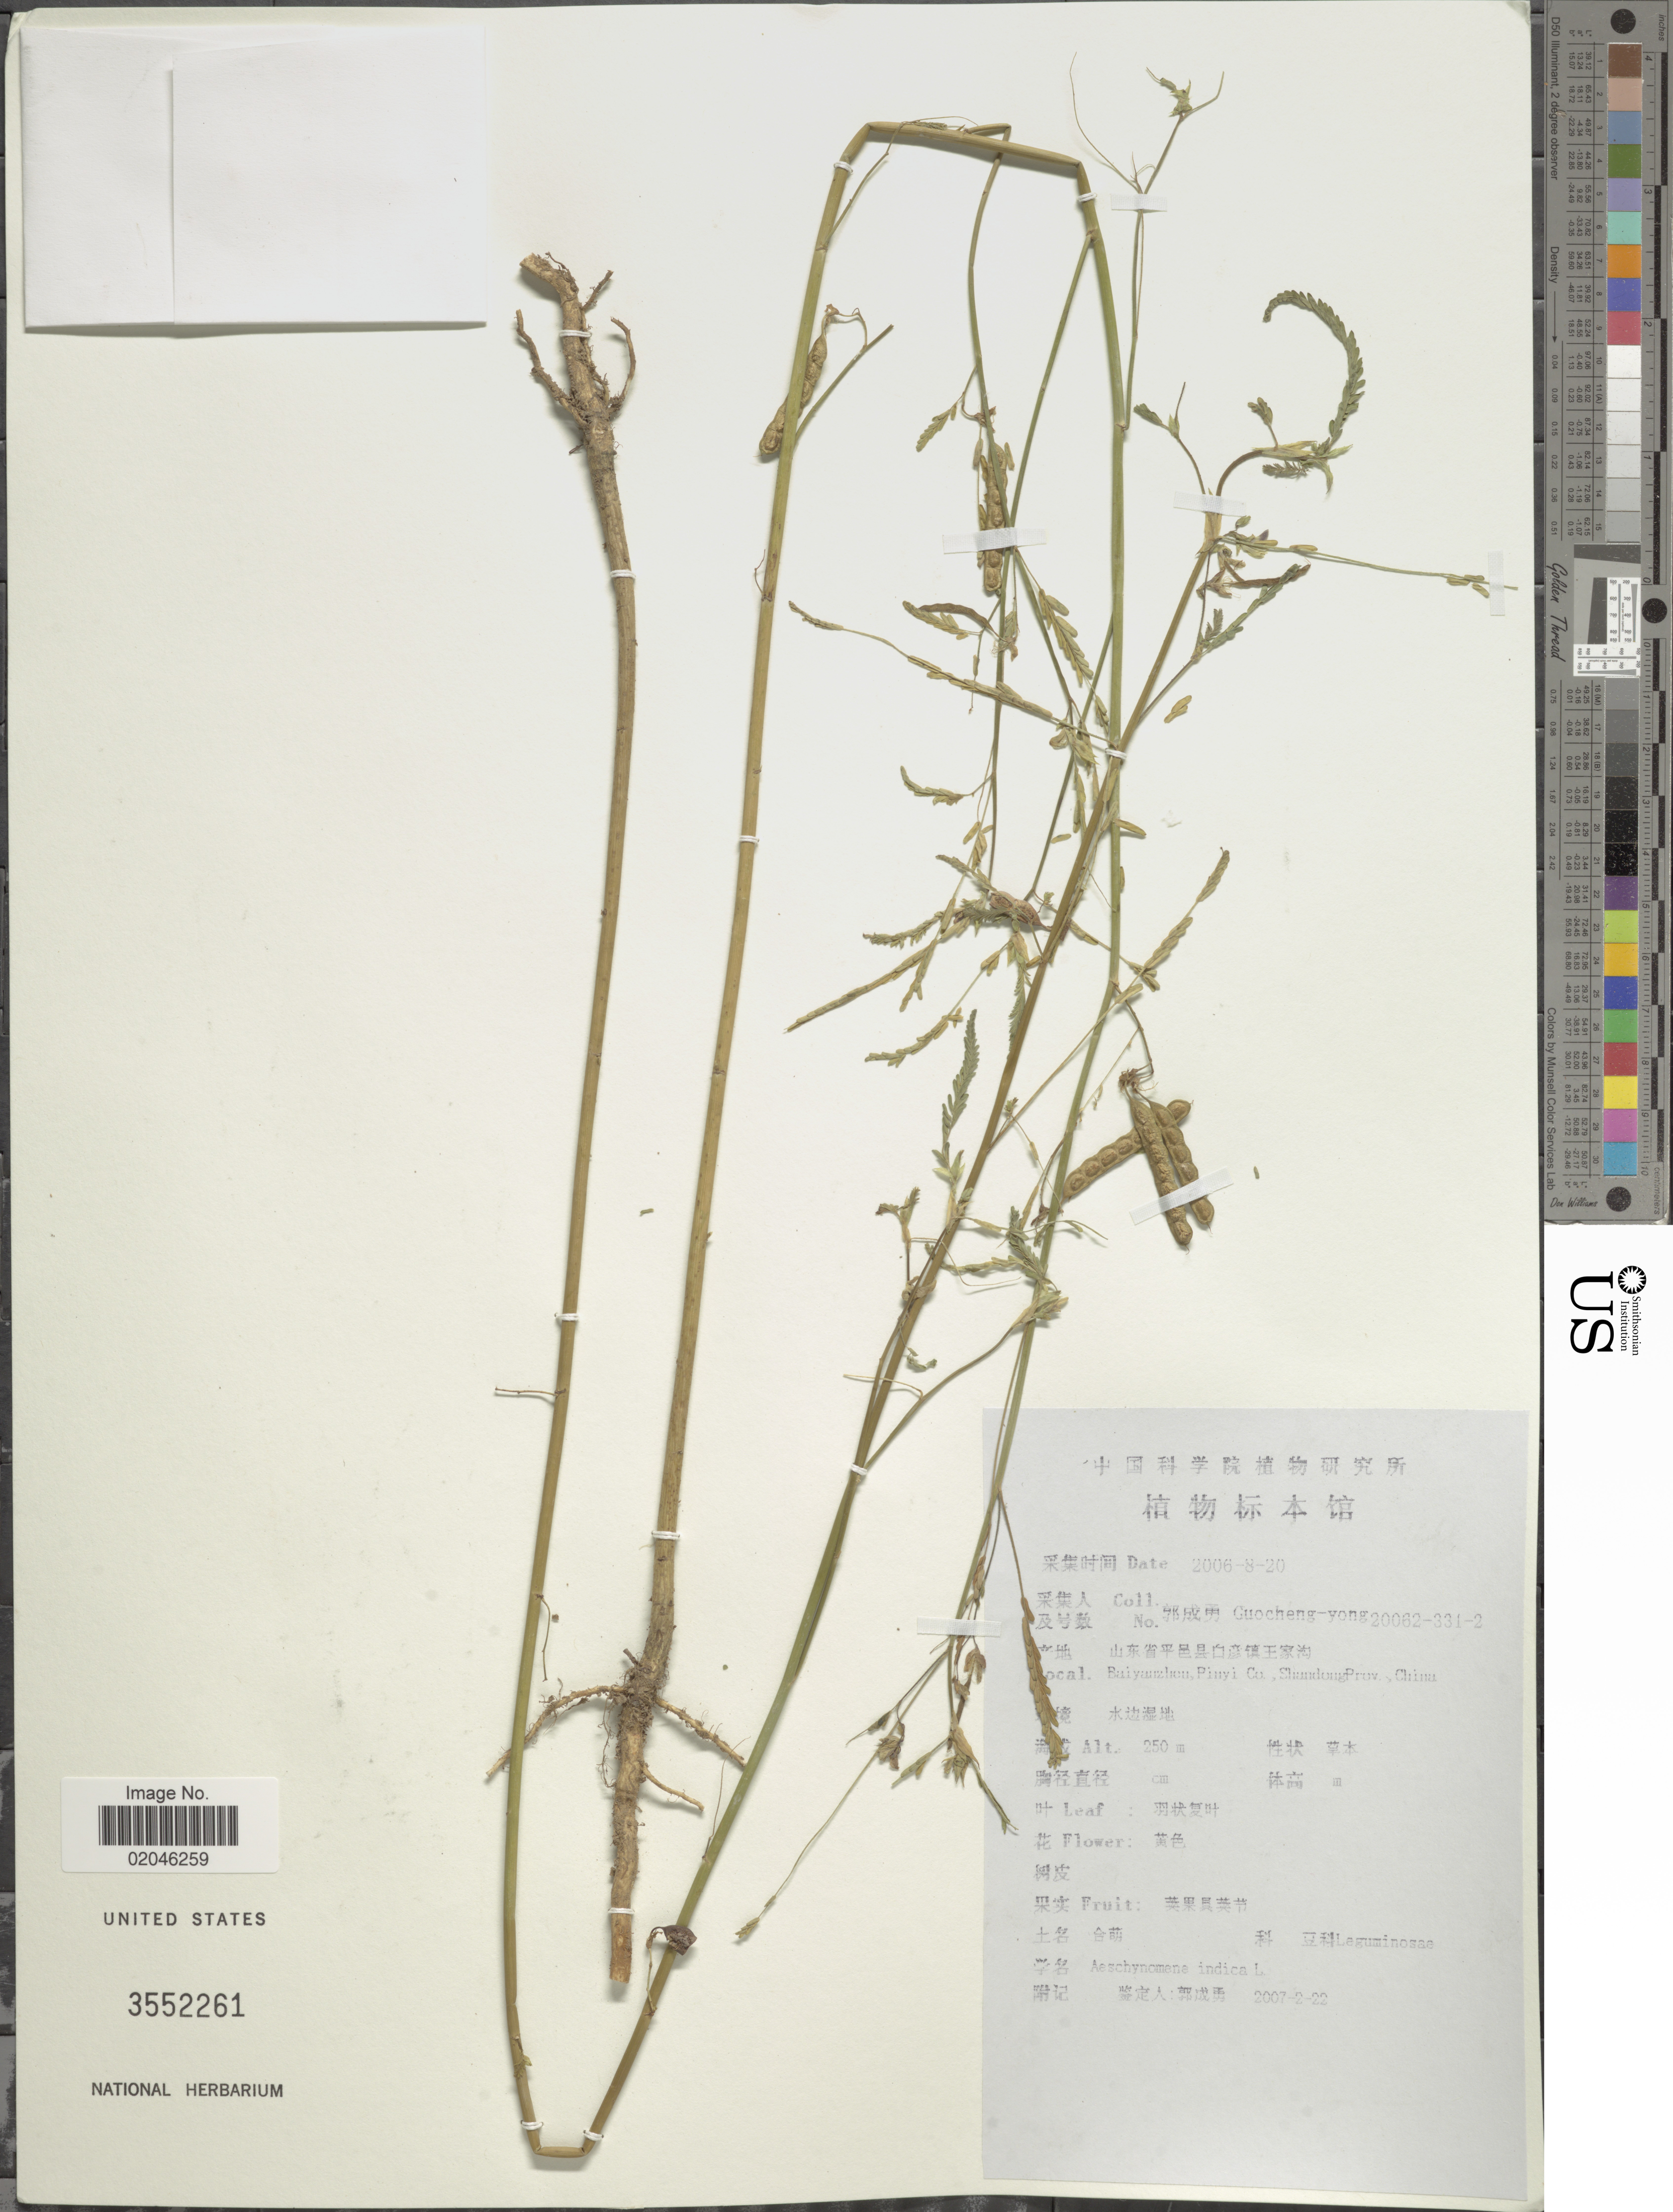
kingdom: Plantae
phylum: Tracheophyta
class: Magnoliopsida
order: Fabales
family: Fabaceae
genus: Aeschynomene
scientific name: Aeschynomene indica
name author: L.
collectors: Guo cheng-yong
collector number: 20062-331-2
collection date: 2006-08-20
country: China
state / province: Shandong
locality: Baiyanzhen, Pinyi Co. [interpreted]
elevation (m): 250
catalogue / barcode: US 3552261